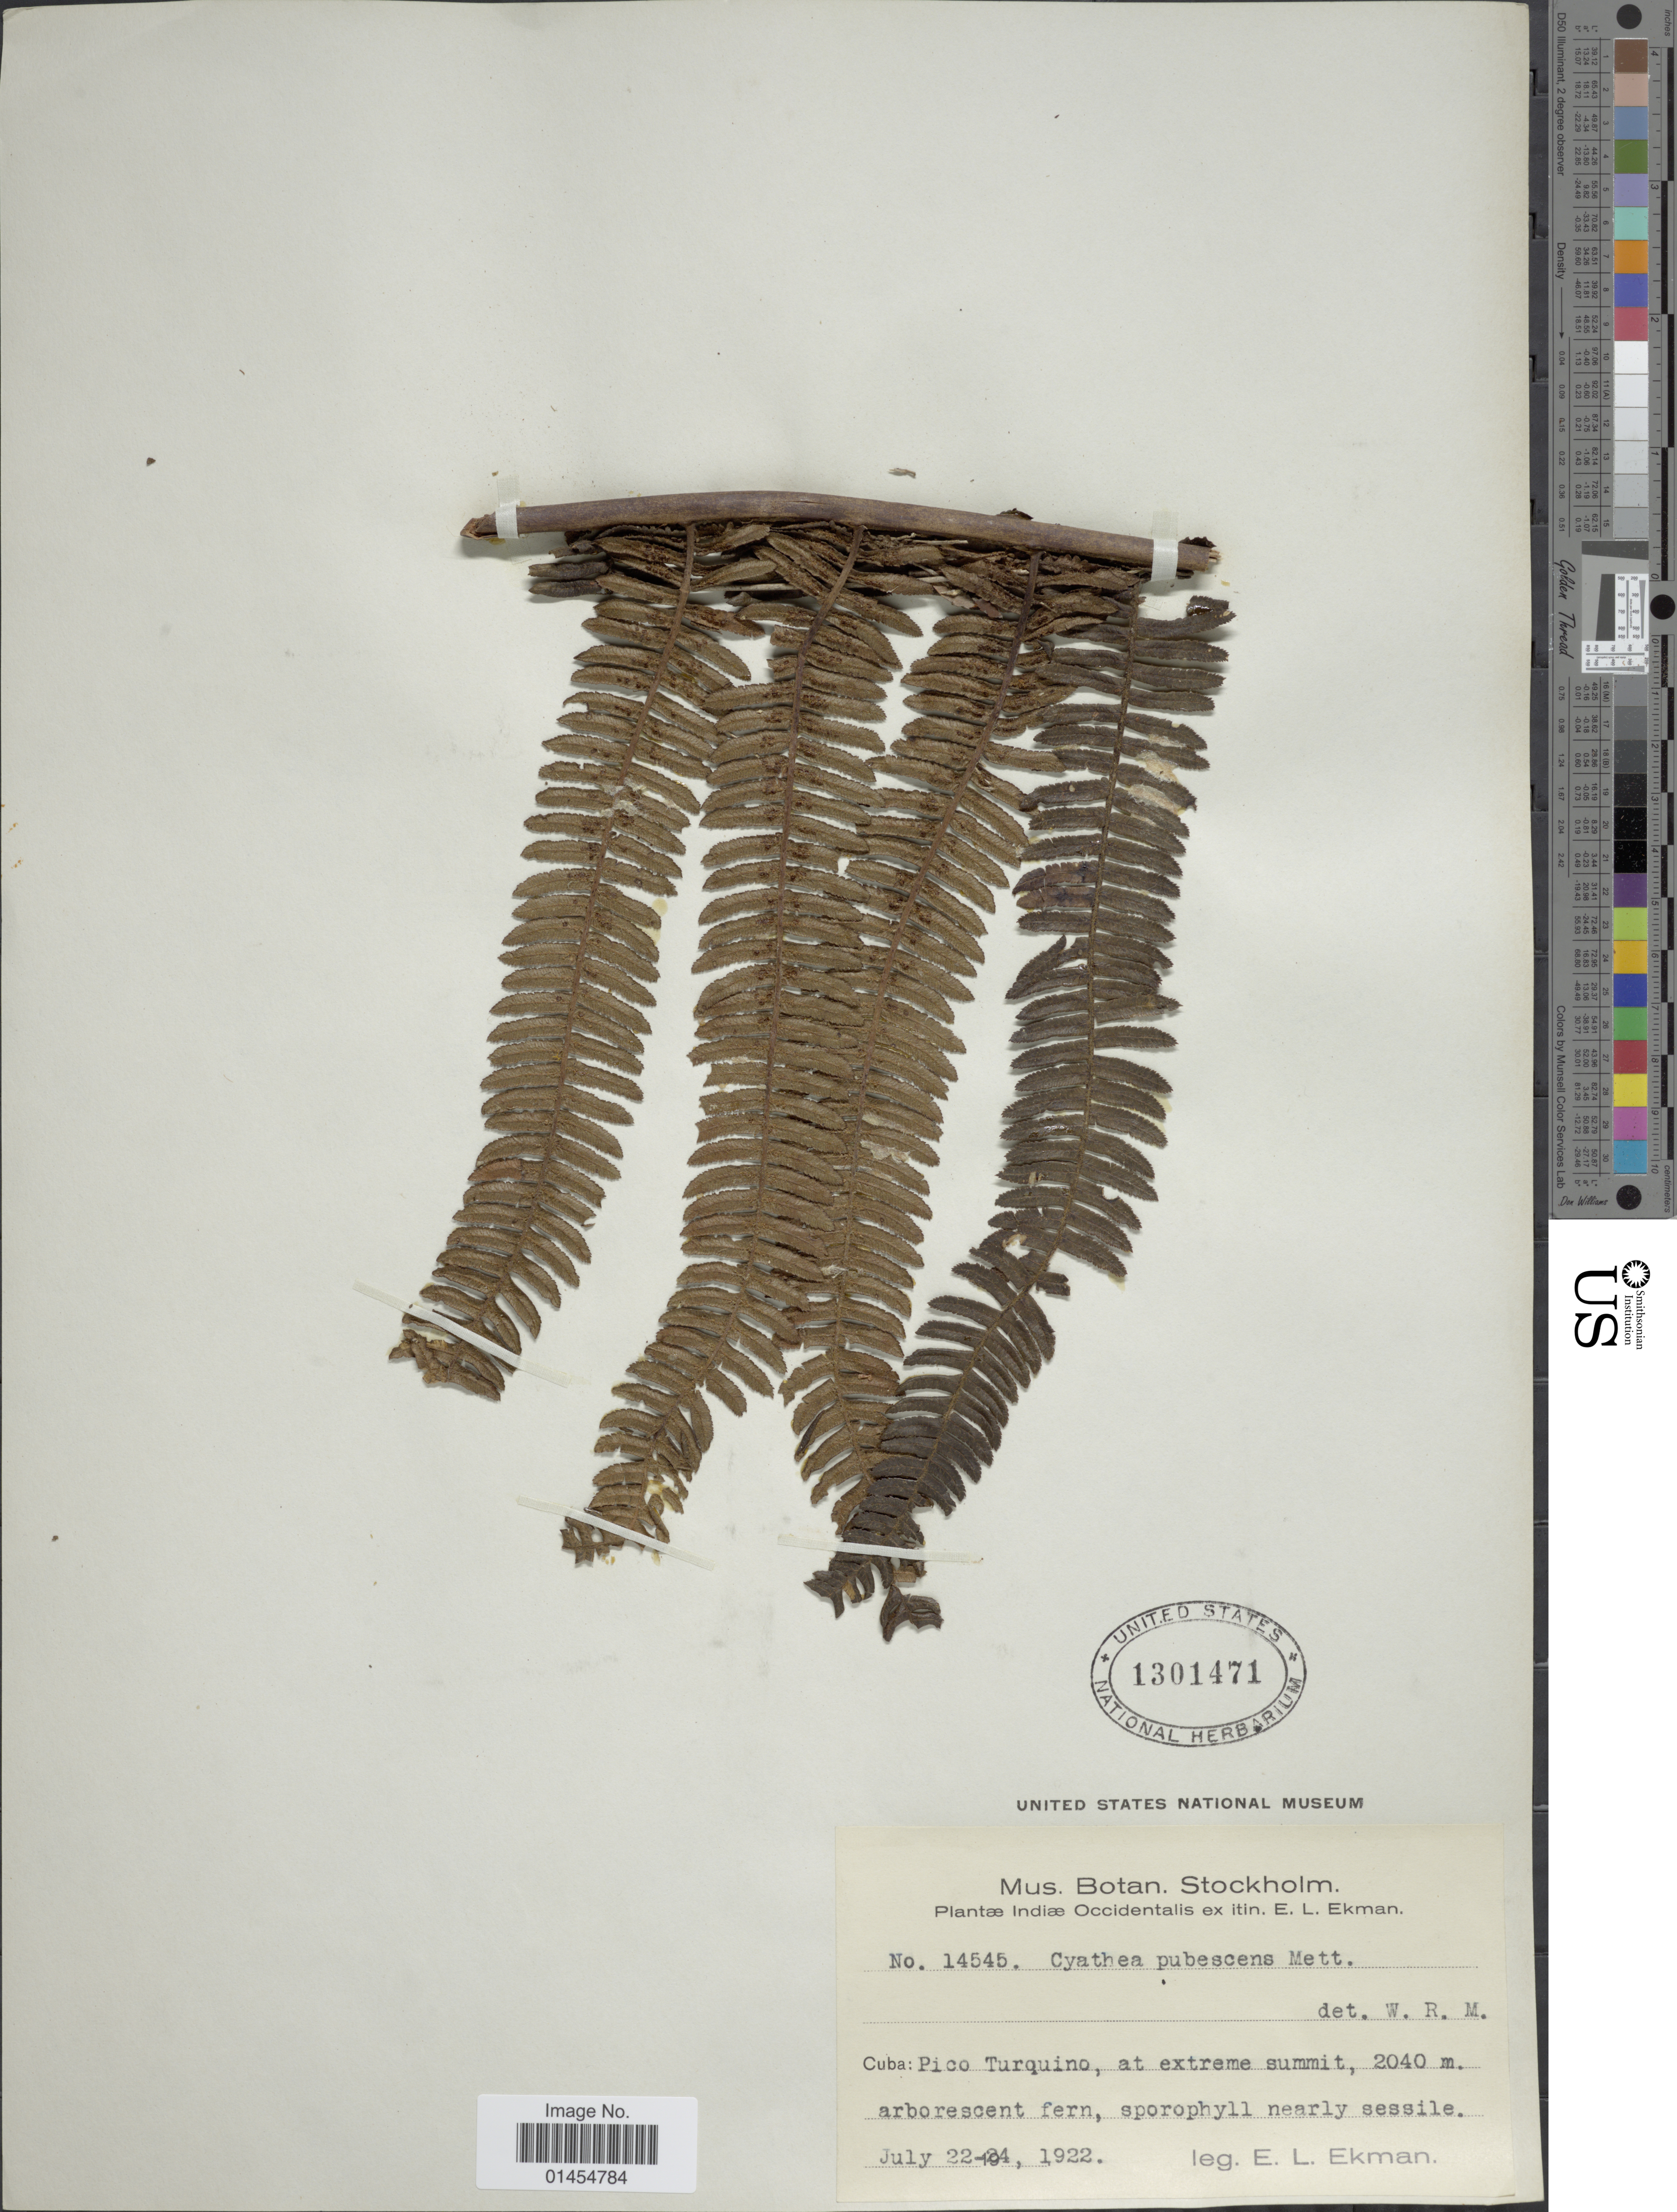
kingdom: Plantae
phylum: Tracheophyta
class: Polypodiopsida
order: Cyatheales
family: Cyatheaceae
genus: Alsophila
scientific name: Alsophila minor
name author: (D.C. Eaton) R.M. Tryon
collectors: E. L. Ekman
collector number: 14545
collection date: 1922-07-22/1922-07-24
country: Cuba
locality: Pico Turquino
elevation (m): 2040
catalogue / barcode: US 1301471